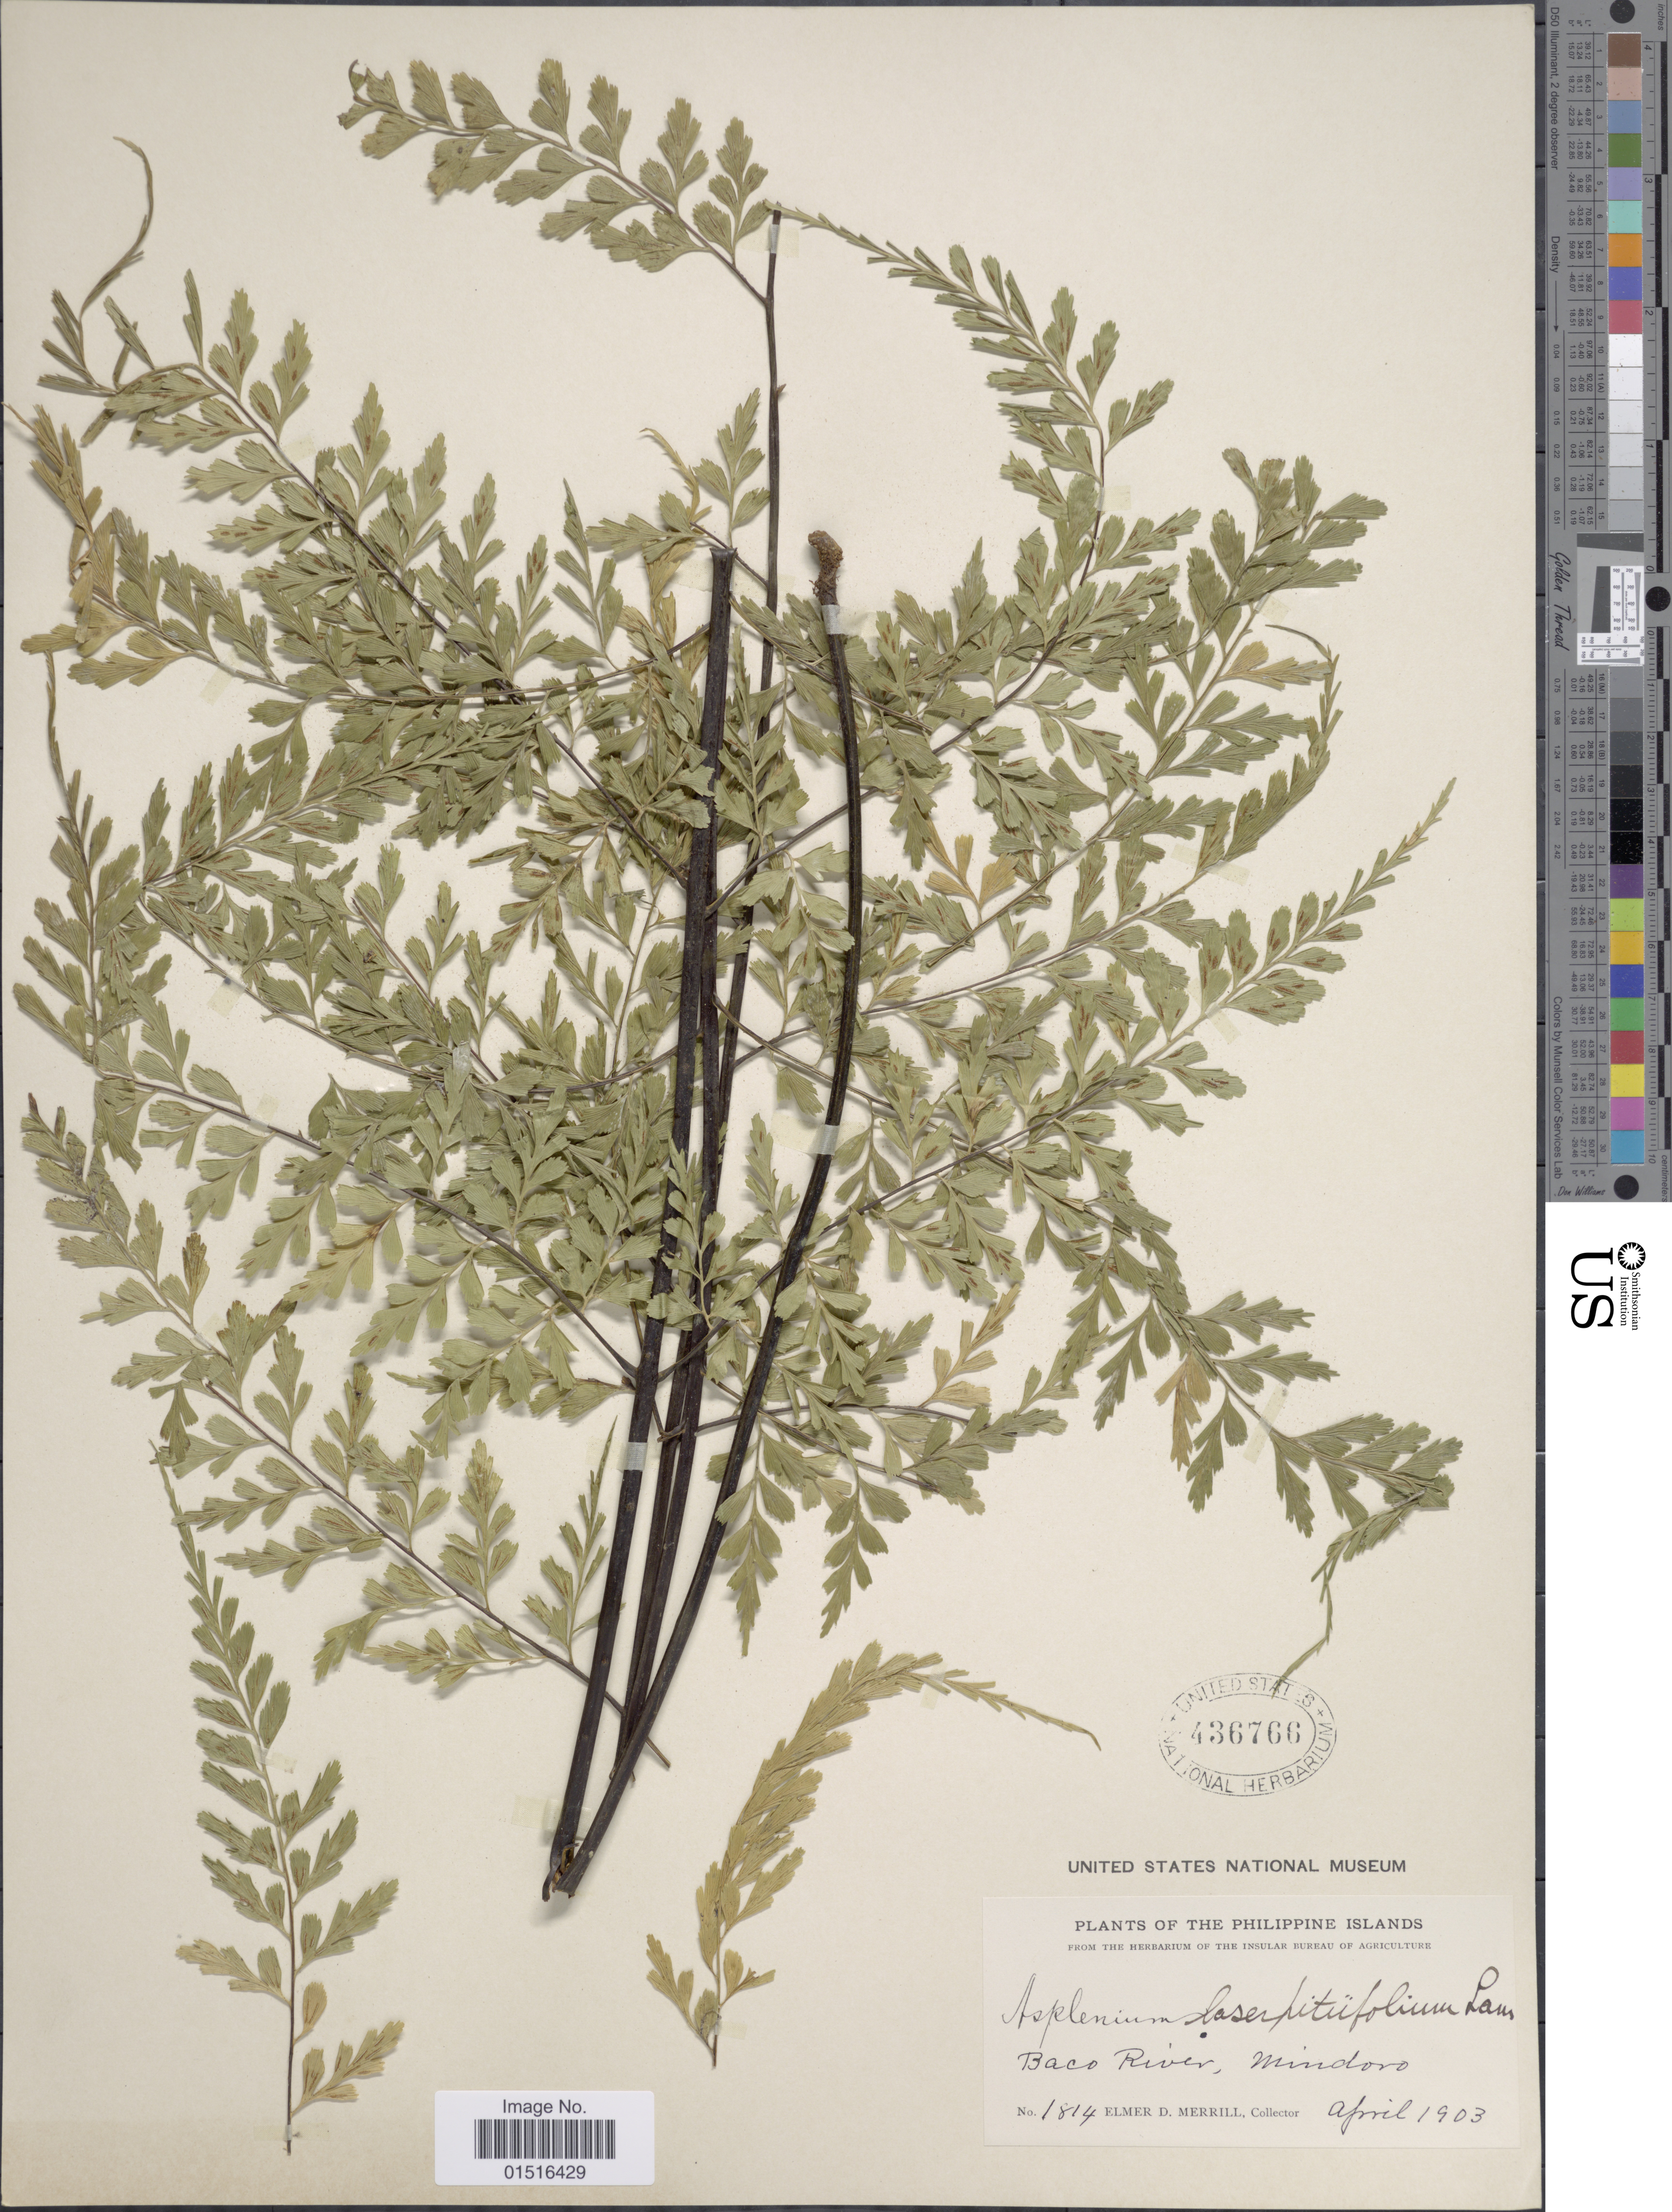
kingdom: Plantae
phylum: Tracheophyta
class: Polypodiopsida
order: Polypodiales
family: Aspleniaceae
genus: Asplenium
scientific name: Asplenium laserpitiifolium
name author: Lam.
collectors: E. D. Merrill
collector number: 1814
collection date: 1903-04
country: Philippines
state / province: Mimaropa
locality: Philippine Islands, Baco River, Mindoro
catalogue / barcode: US 436766